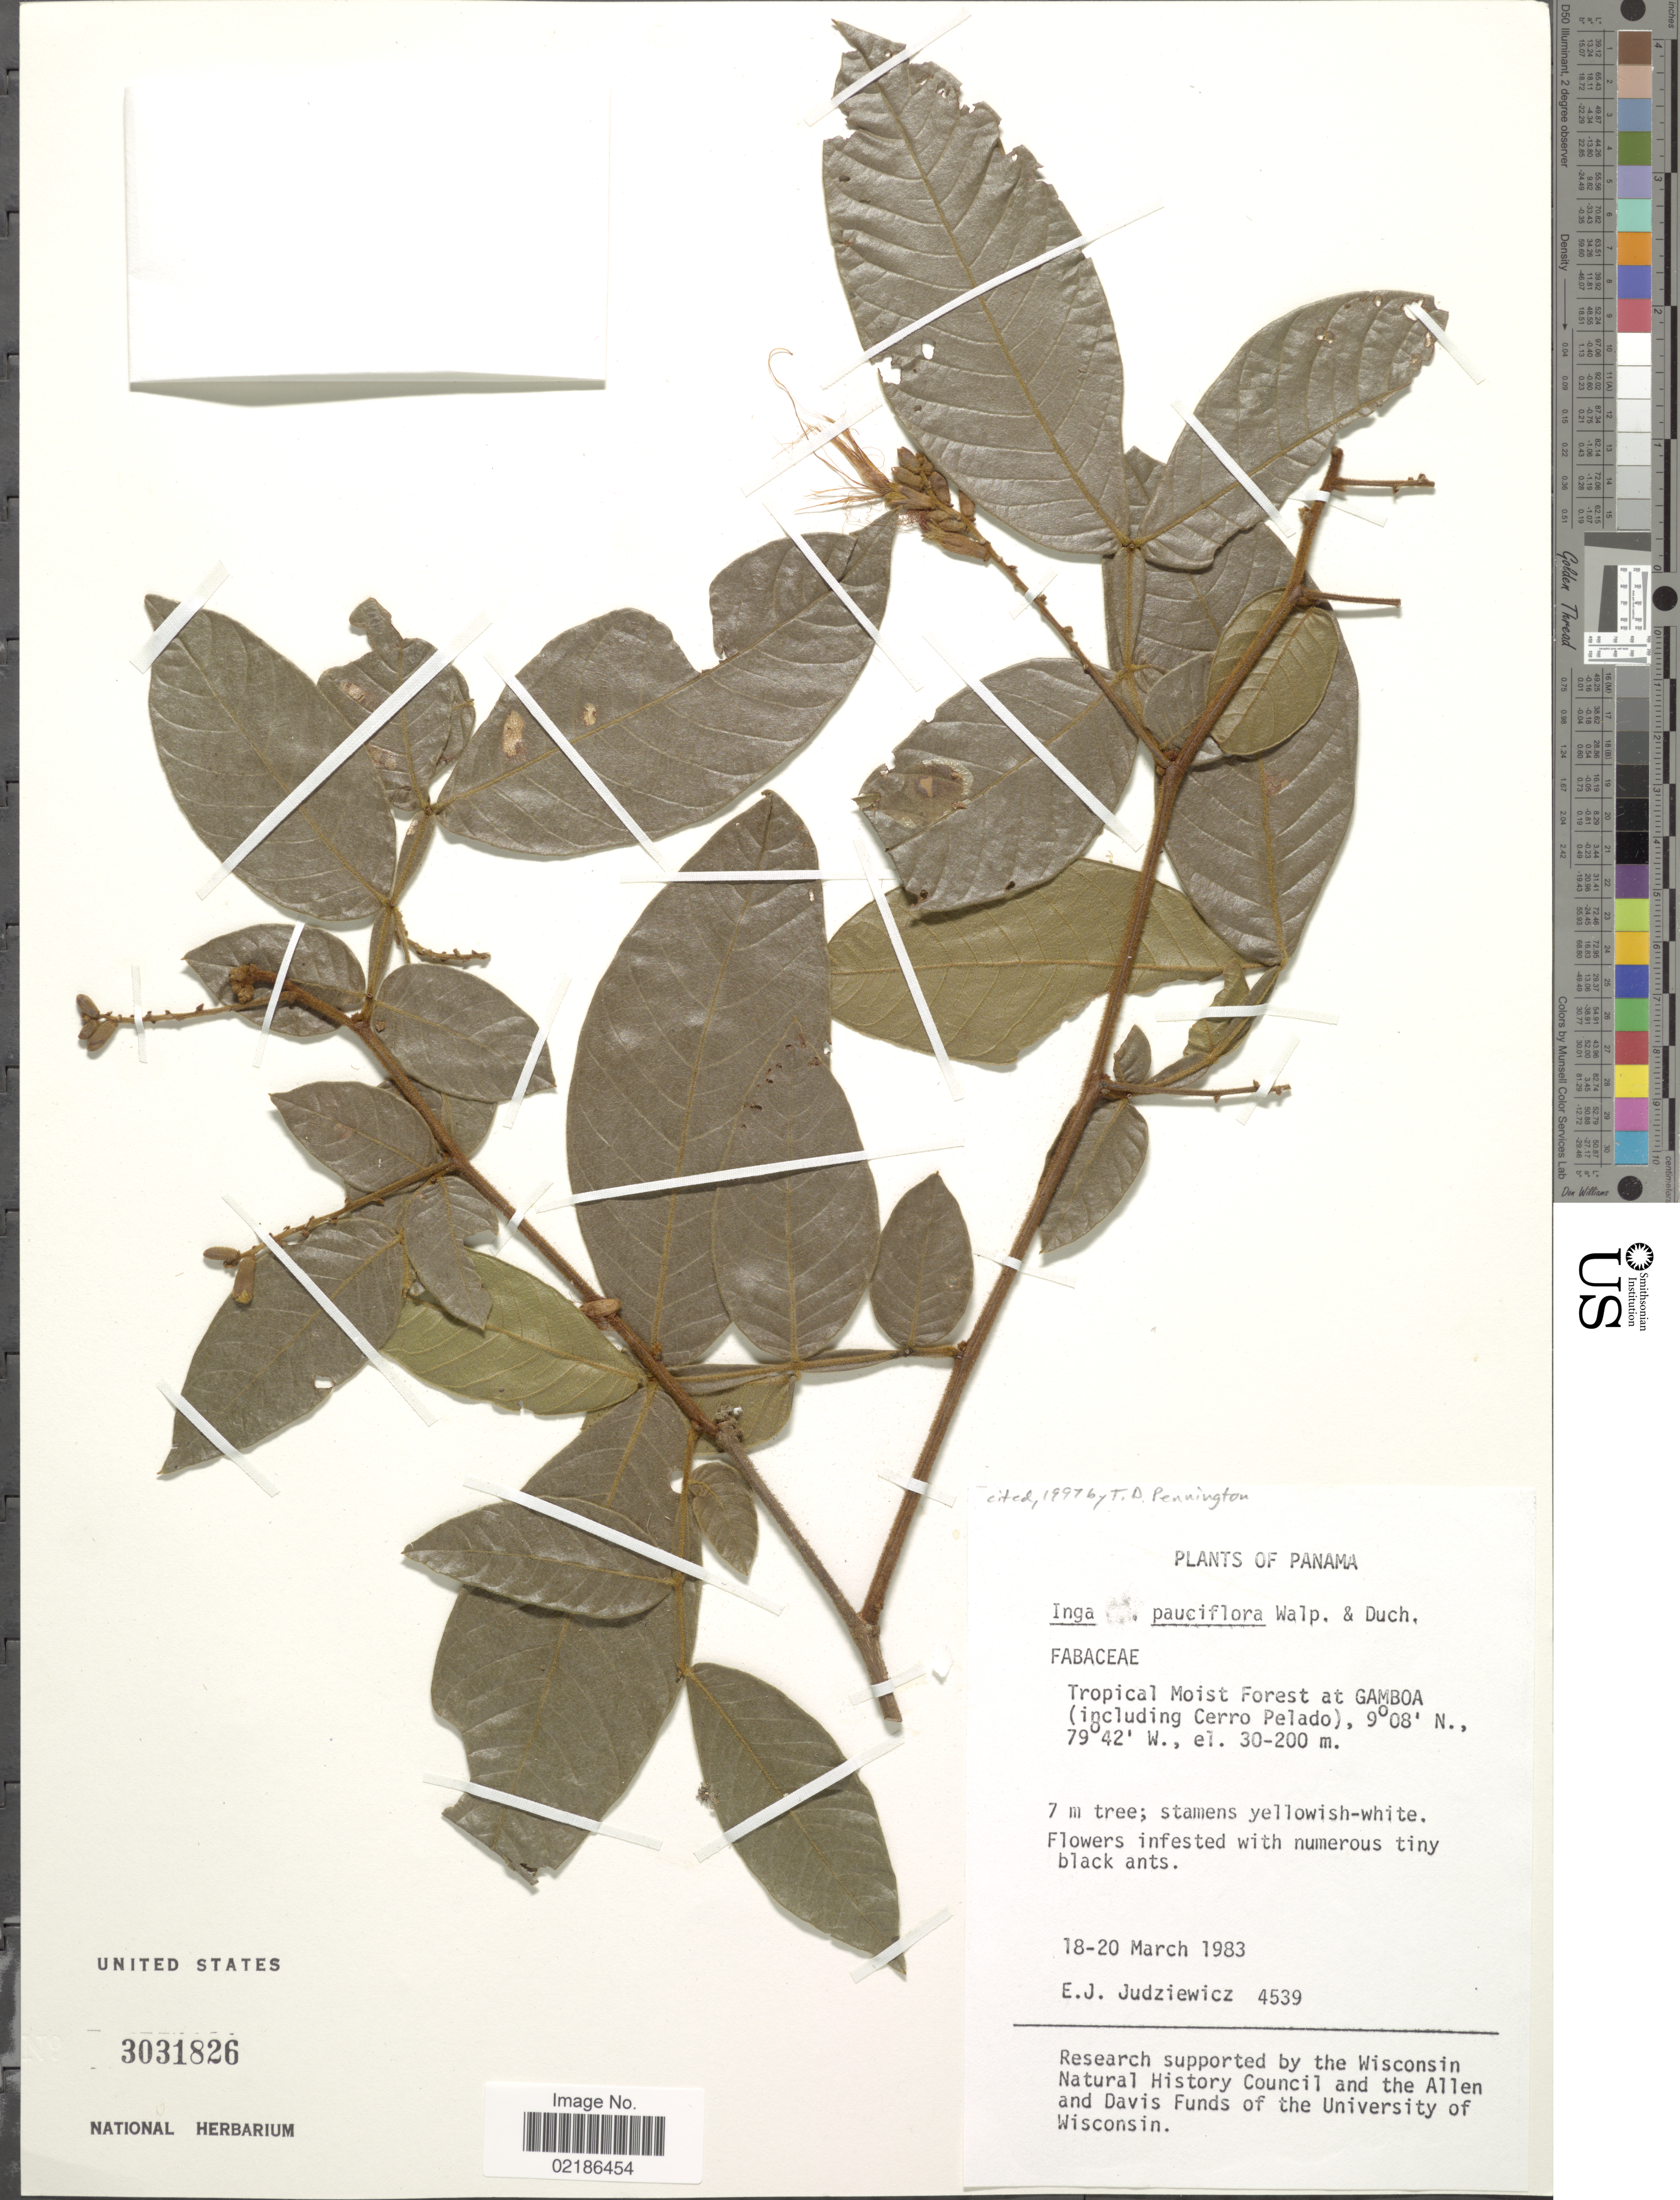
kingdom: Plantae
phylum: Tracheophyta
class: Magnoliopsida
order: Fabales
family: Fabaceae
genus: Inga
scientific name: Inga pauciflora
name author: (Walp.) Duchass.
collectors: E. J. Judziewicz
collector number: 4539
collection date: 1983-03-18/1983-03-20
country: Panama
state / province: Colón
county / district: Canal Zone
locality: Tropical Moist Forest at Gamboa (including Cerro Pelado)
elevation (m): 30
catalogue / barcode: US 3031826